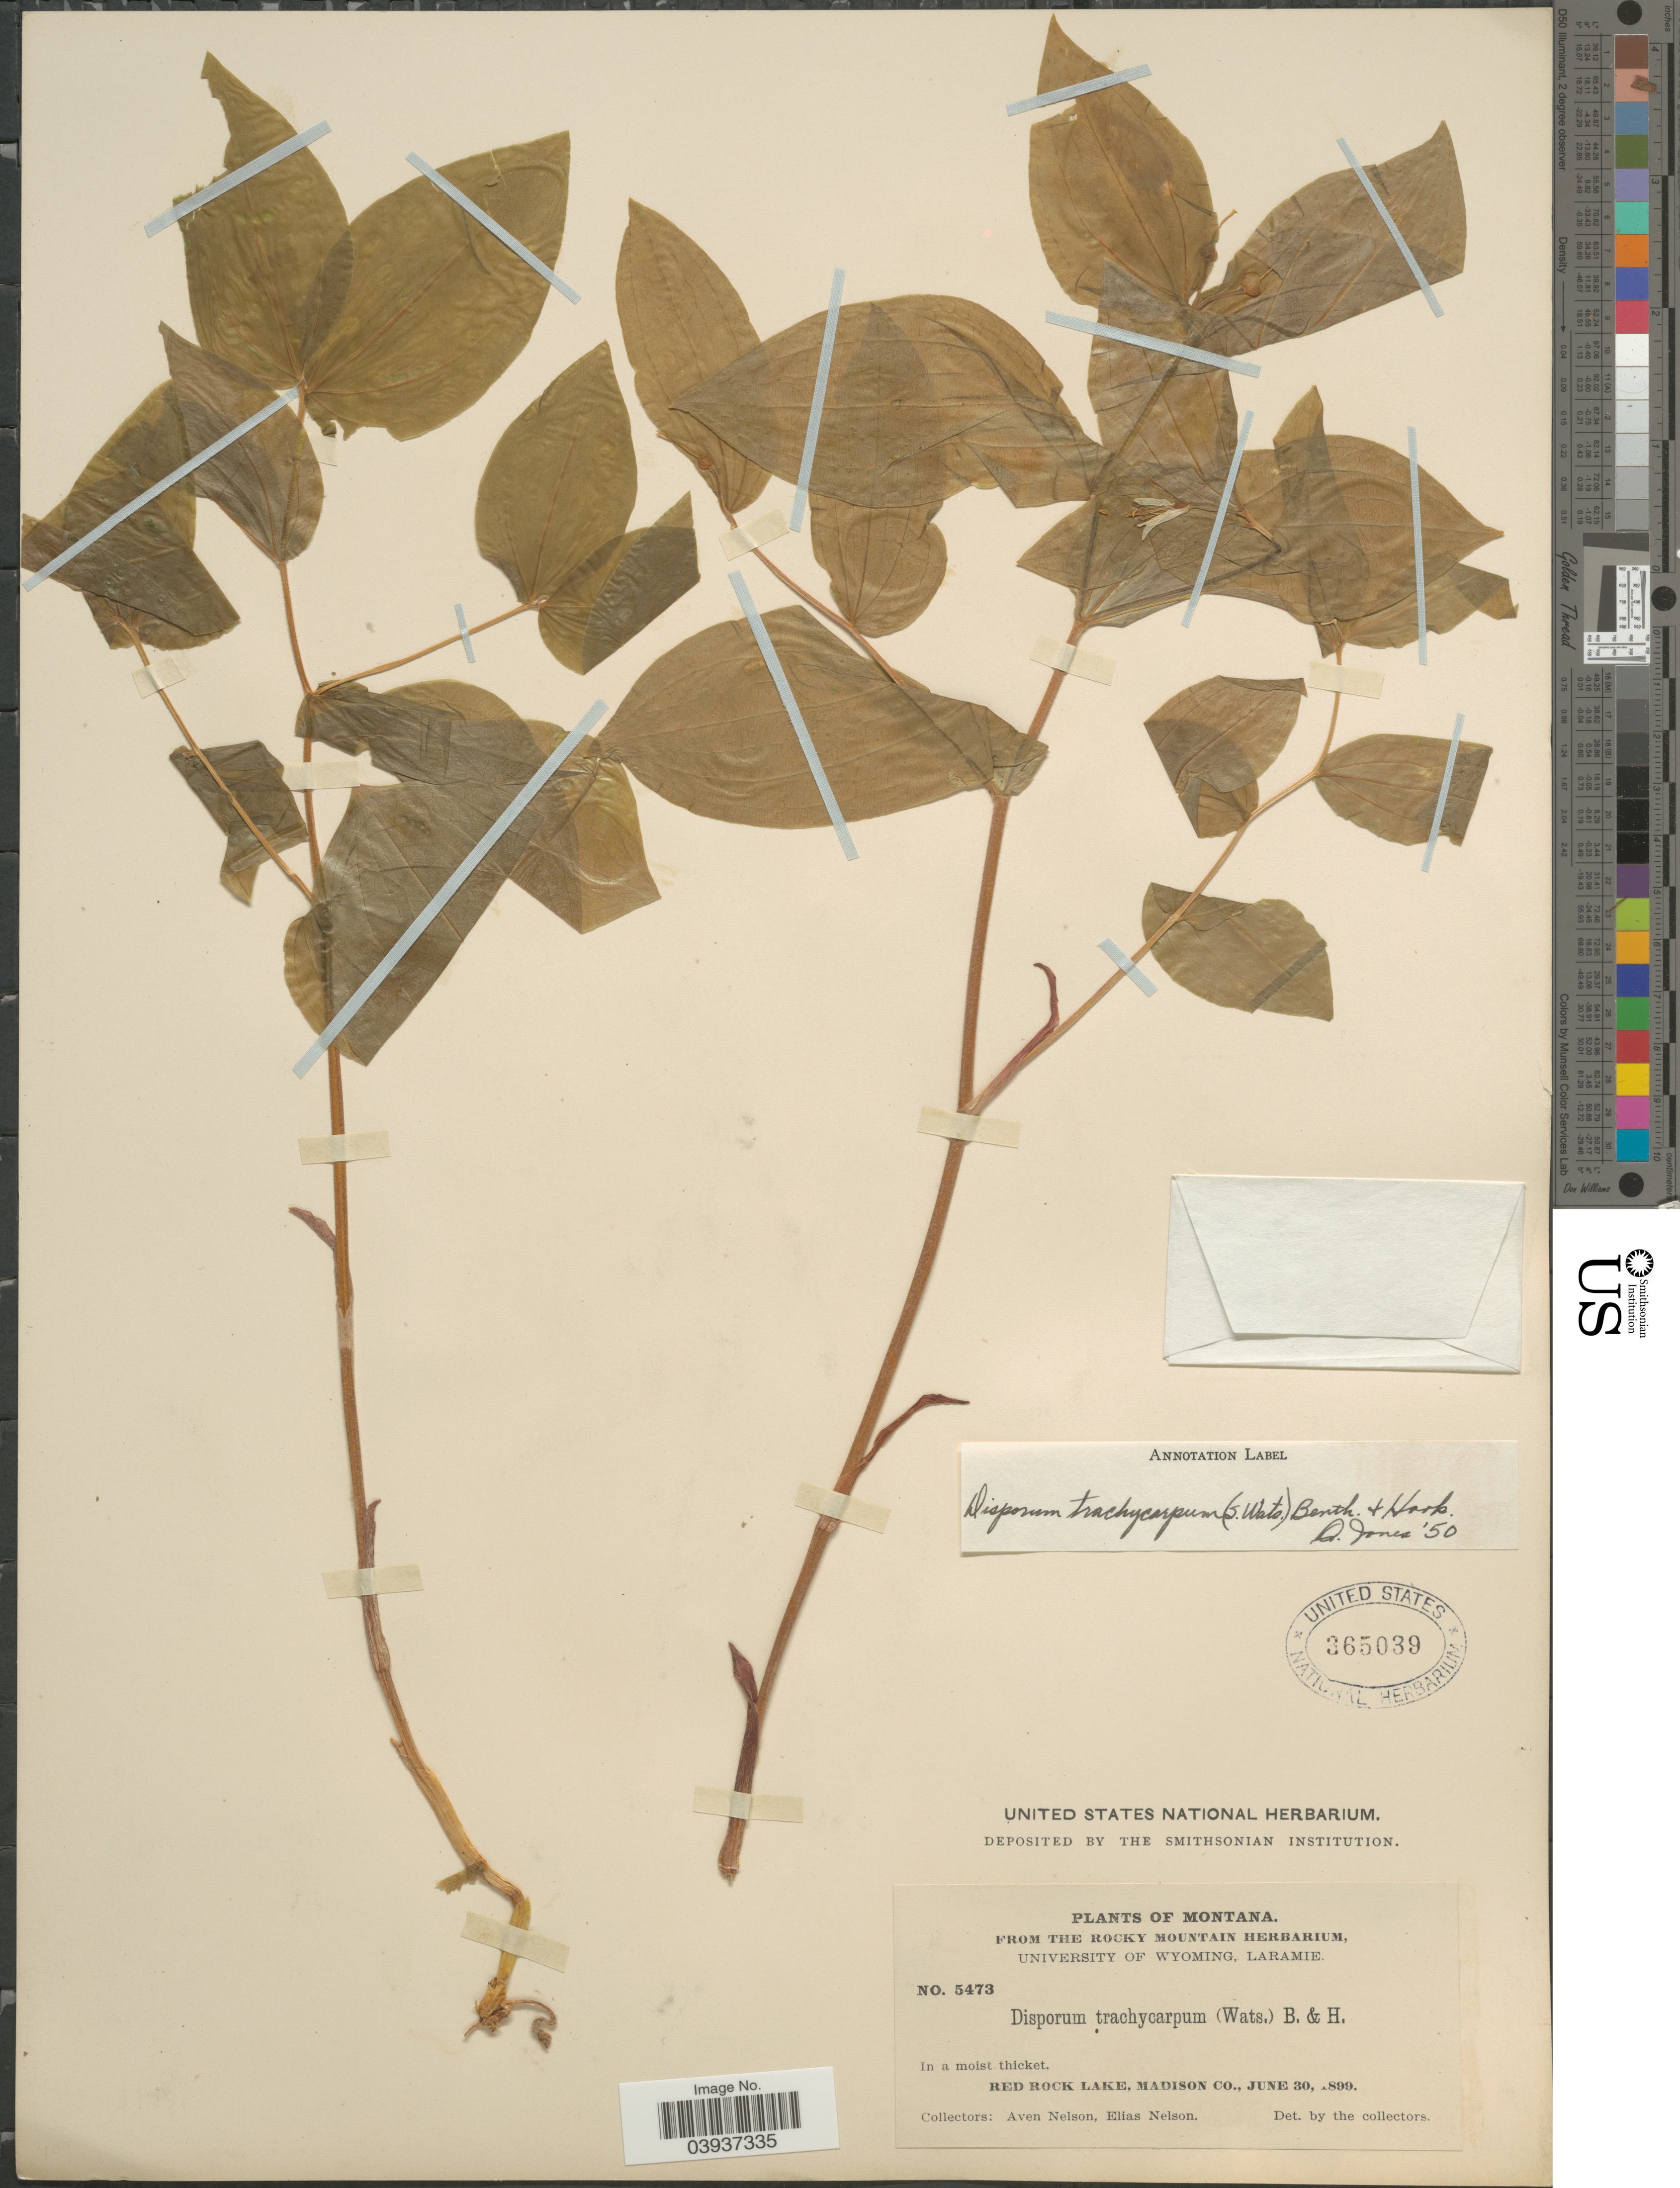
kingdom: Plantae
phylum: Tracheophyta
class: Liliopsida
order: Liliales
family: Colchicaceae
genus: Disporum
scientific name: Disporum trachycarpum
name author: (S. Watson) Benth. & Hook. f.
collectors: A. Nelson & E. Nelson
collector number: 5473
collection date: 1899-06-30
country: United States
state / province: Montana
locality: Red Rock Lake, Madison Co.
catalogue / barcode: US 365039